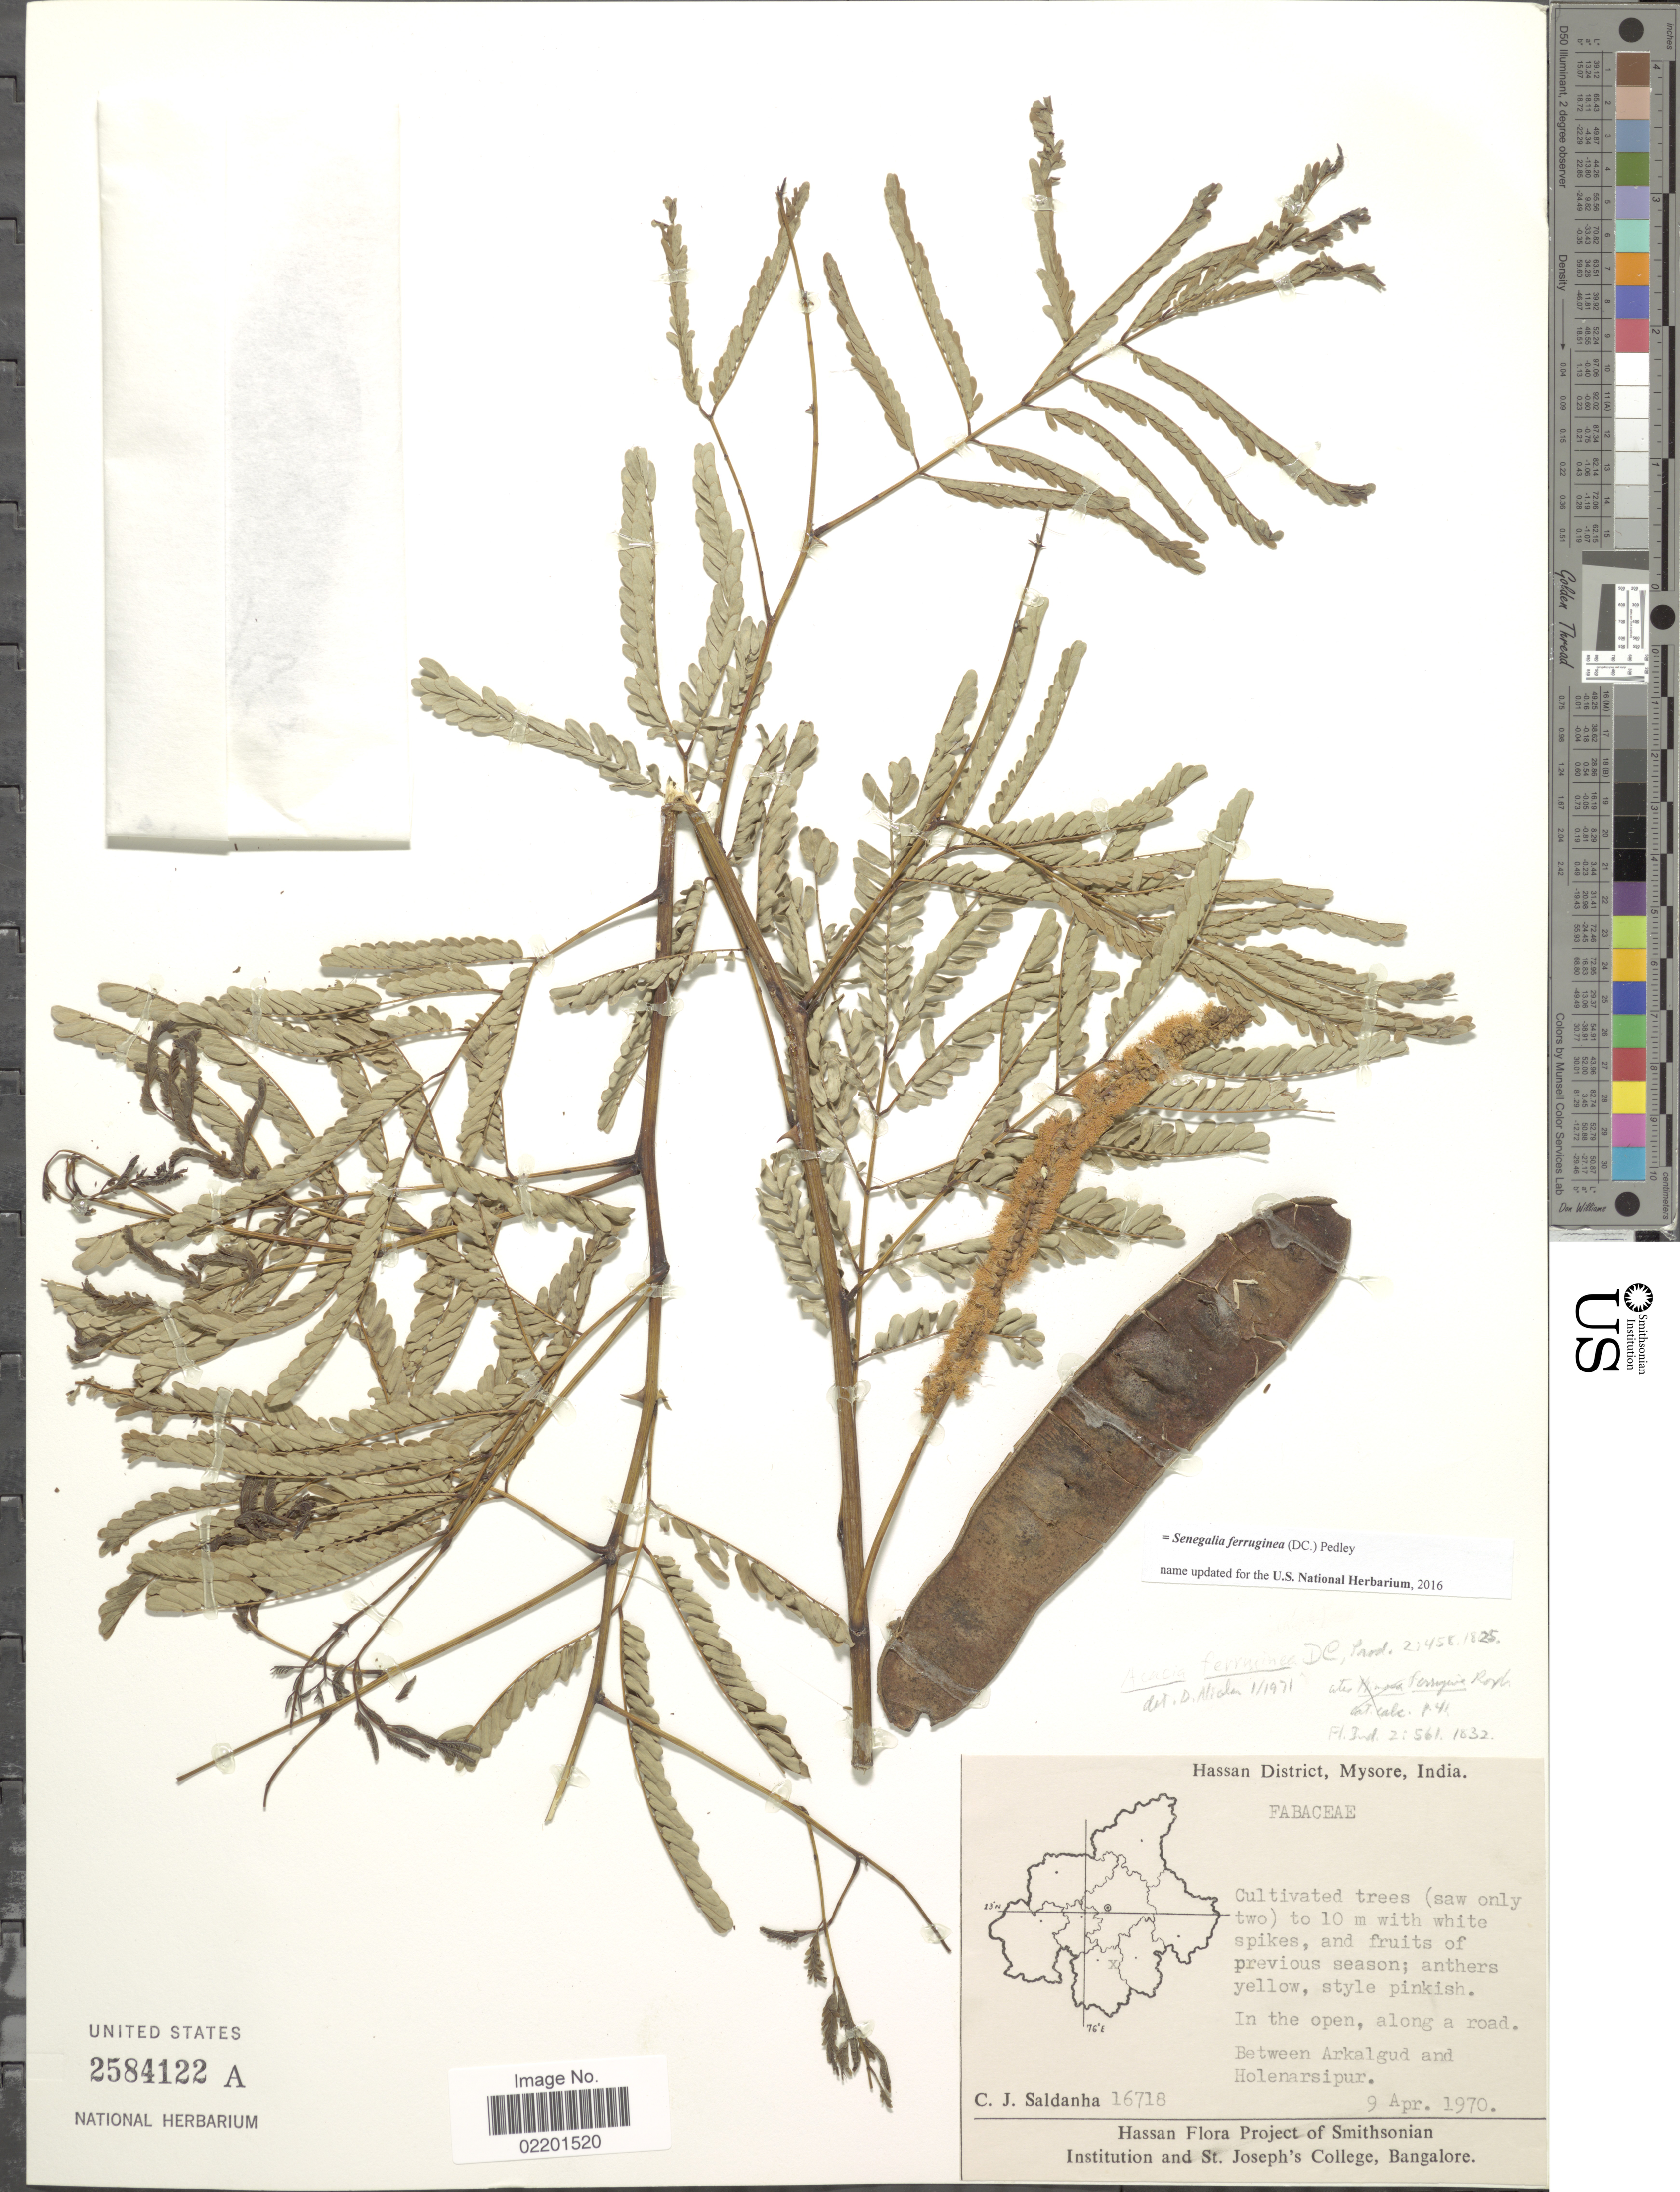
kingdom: Plantae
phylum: Tracheophyta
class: Magnoliopsida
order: Fabales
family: Fabaceae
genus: Senegalia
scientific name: Senegalia ferruginea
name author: (DC.) Pedley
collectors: C. J. Saldanha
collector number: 16718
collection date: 1970-04-09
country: India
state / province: Karnataka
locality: Hassan District, Mysore, India. Between Arkalgud and Holenarsipur.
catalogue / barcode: US 2584122A